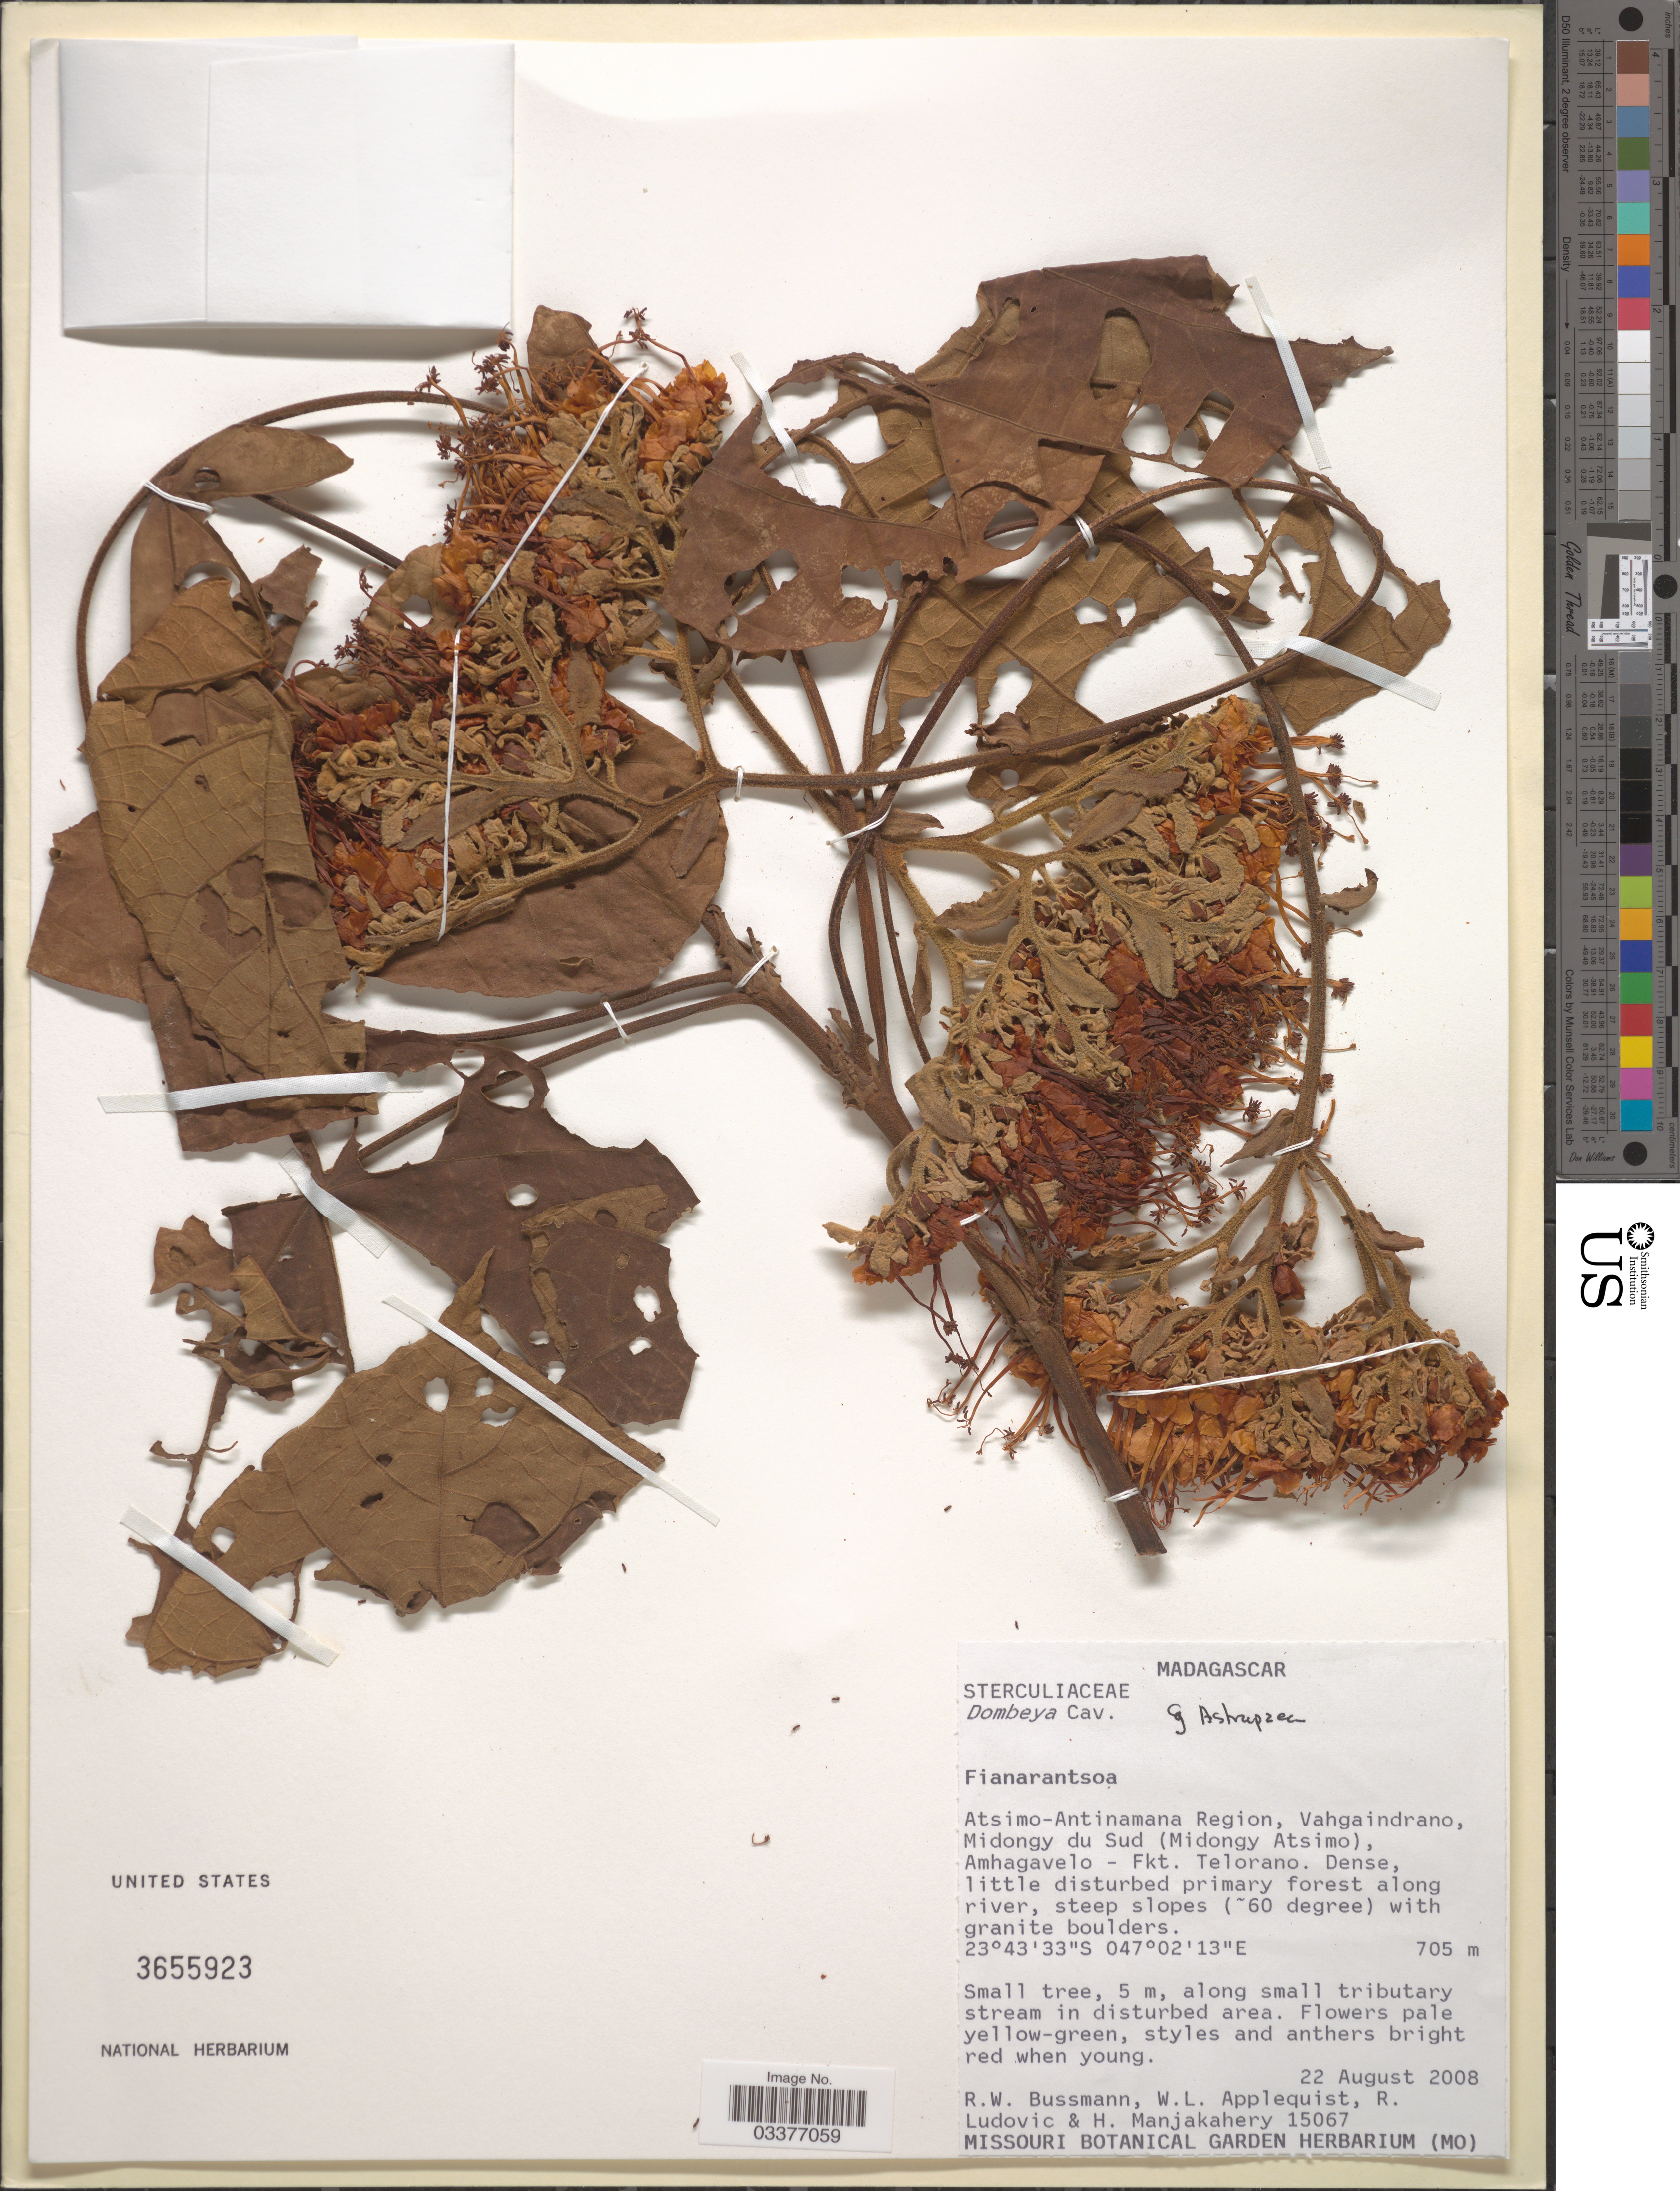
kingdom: Plantae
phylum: Tracheophyta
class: Magnoliopsida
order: Malvales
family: Malvaceae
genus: Dombeya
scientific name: Dombeya cannabina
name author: Hils. & Bojer ex Hook.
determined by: Jourdain-Fievet, L.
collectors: R. W. Bussmann, W. Applequist, R. Ludovic & H. N. Manjakahery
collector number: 15067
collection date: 2008-08-22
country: Madagascar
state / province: Atsimo-Atsinanana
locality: Atsimo-Antinamana Region, Vahgaindrano, Midongy du Sud (Midongy Atsimo), Amhagavelo - Fkt. Telorano.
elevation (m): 705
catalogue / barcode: US 3655923